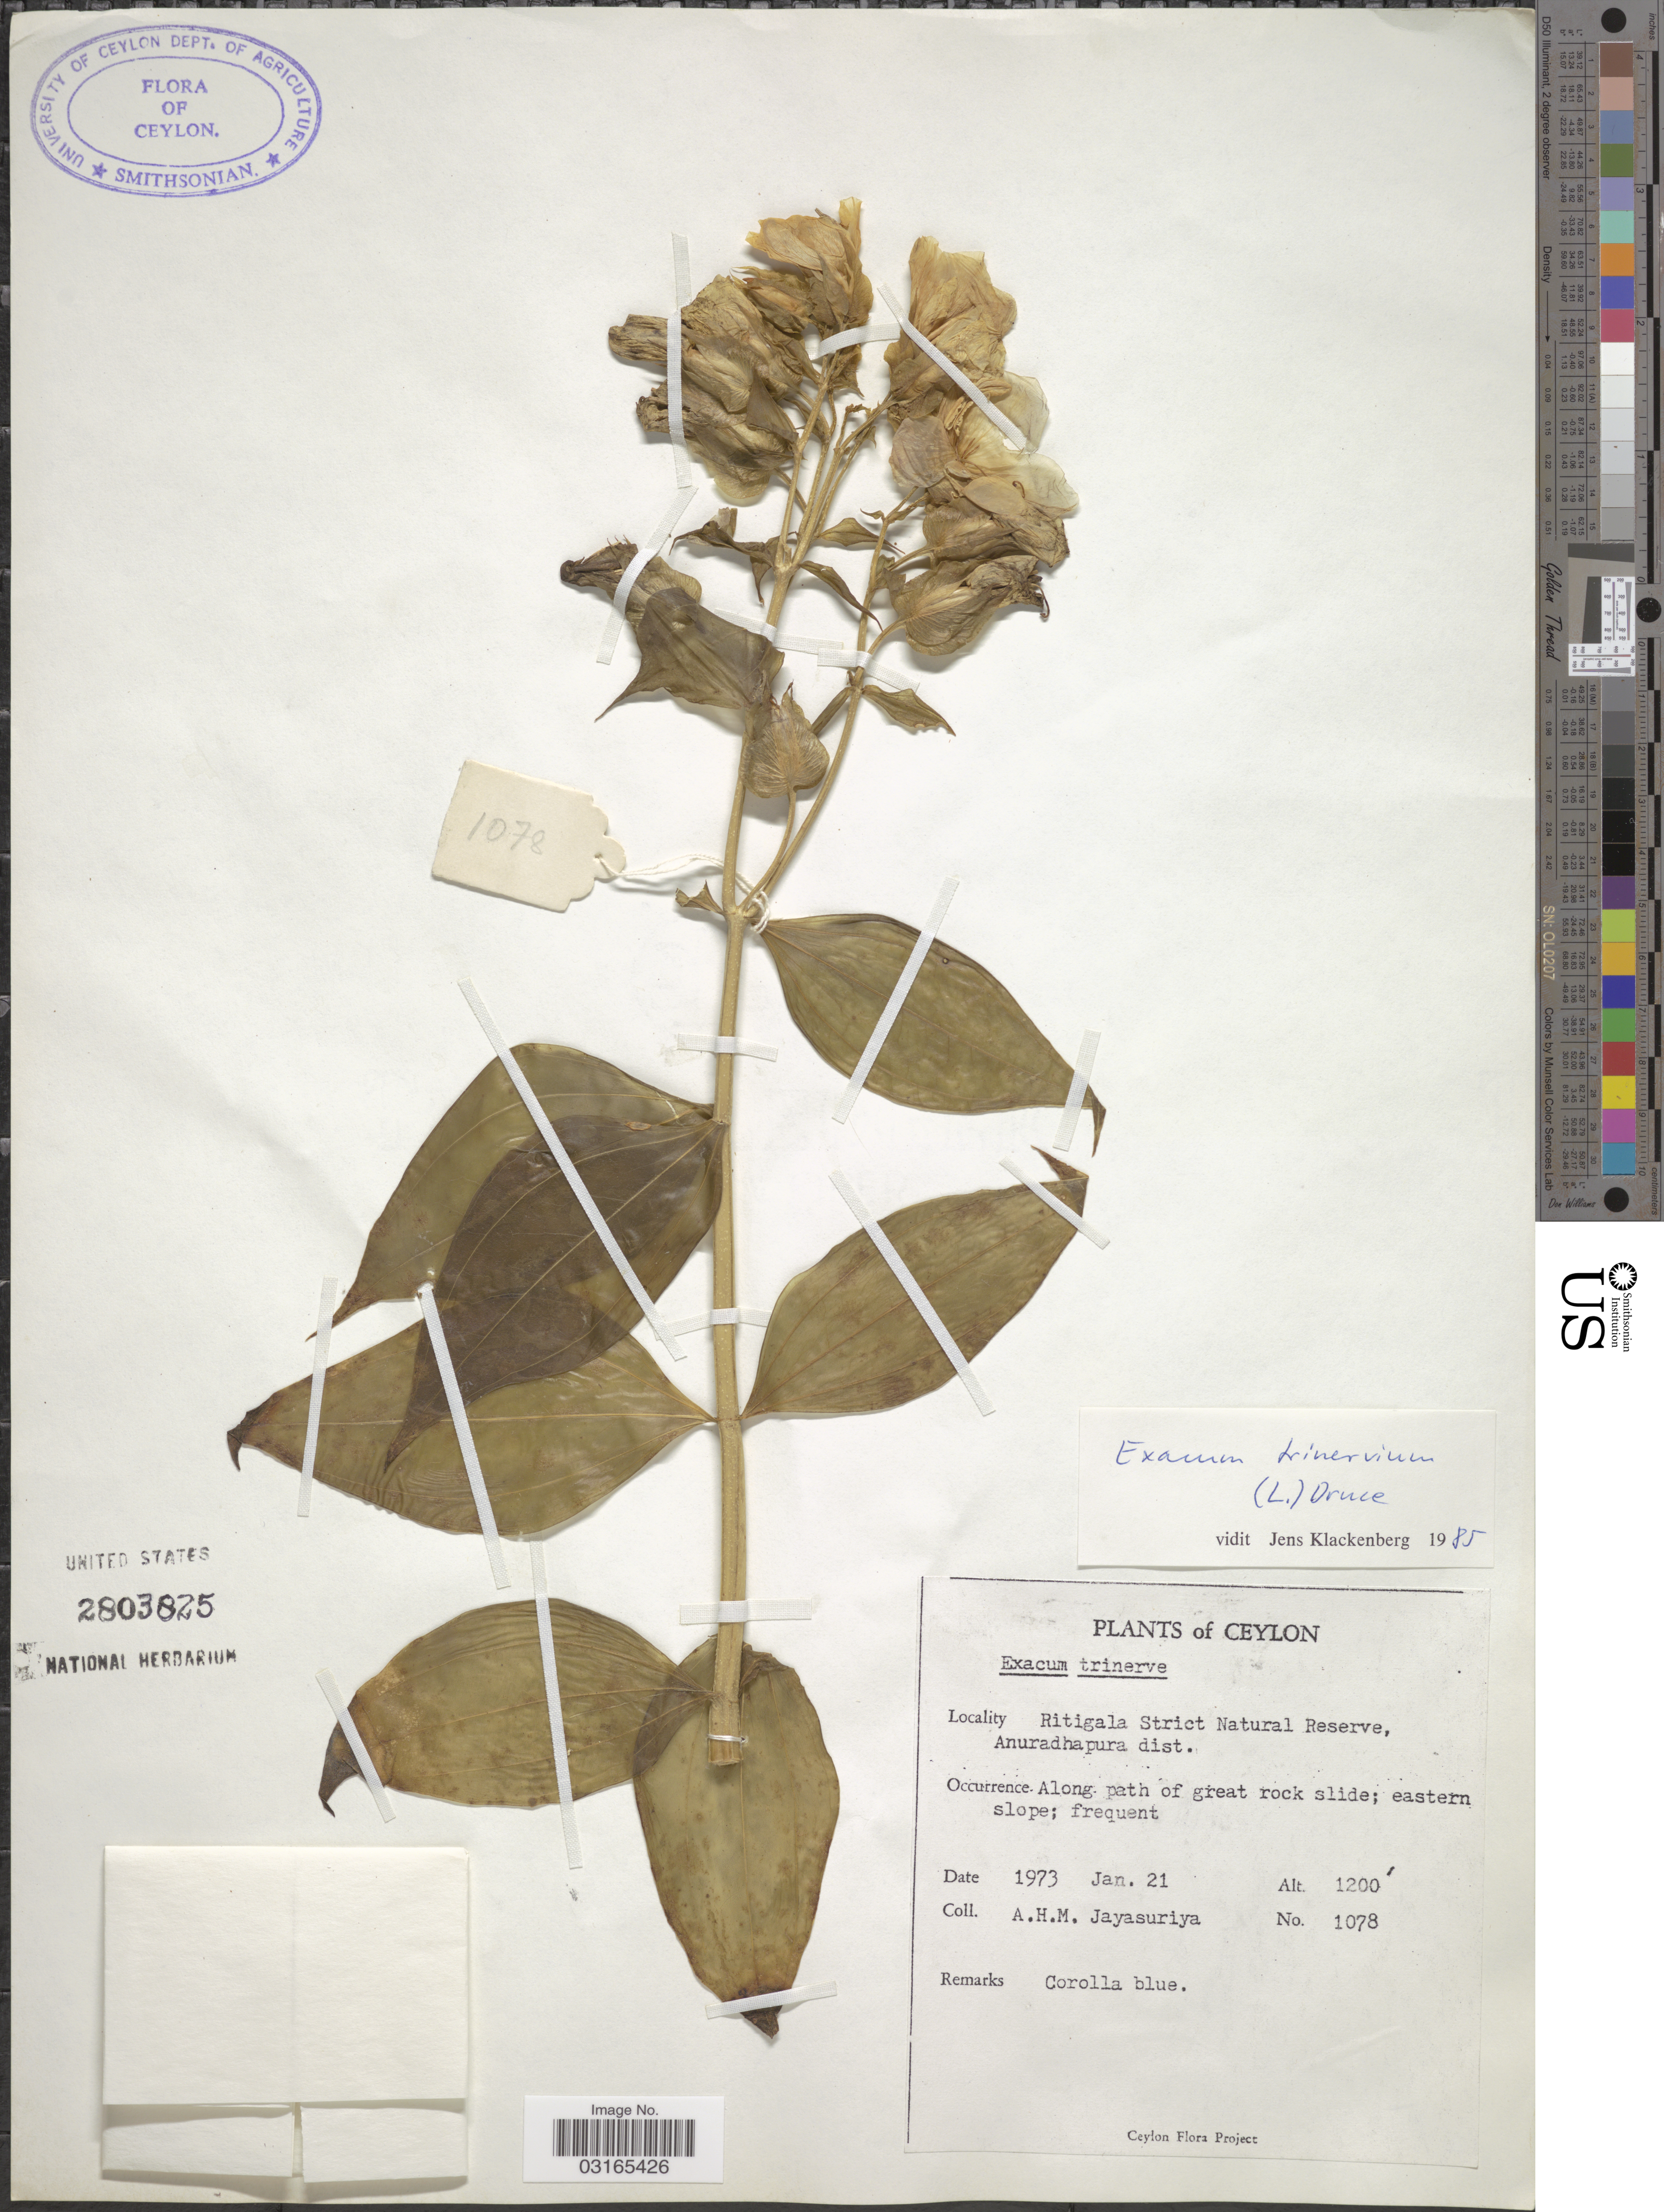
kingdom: Plantae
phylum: Tracheophyta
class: Magnoliopsida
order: Gentianales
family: Gentianaceae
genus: Exacum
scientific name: Exacum trinervium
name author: (L.) Druce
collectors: A. H. Jayasuriya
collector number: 1078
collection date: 1973-01-21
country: Sri Lanka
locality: Ceylon. Ritigala Strict Natural Reserve, Anuradhapura dist. Along path of great rock slide; eastern slope.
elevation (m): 366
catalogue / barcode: US 2803825